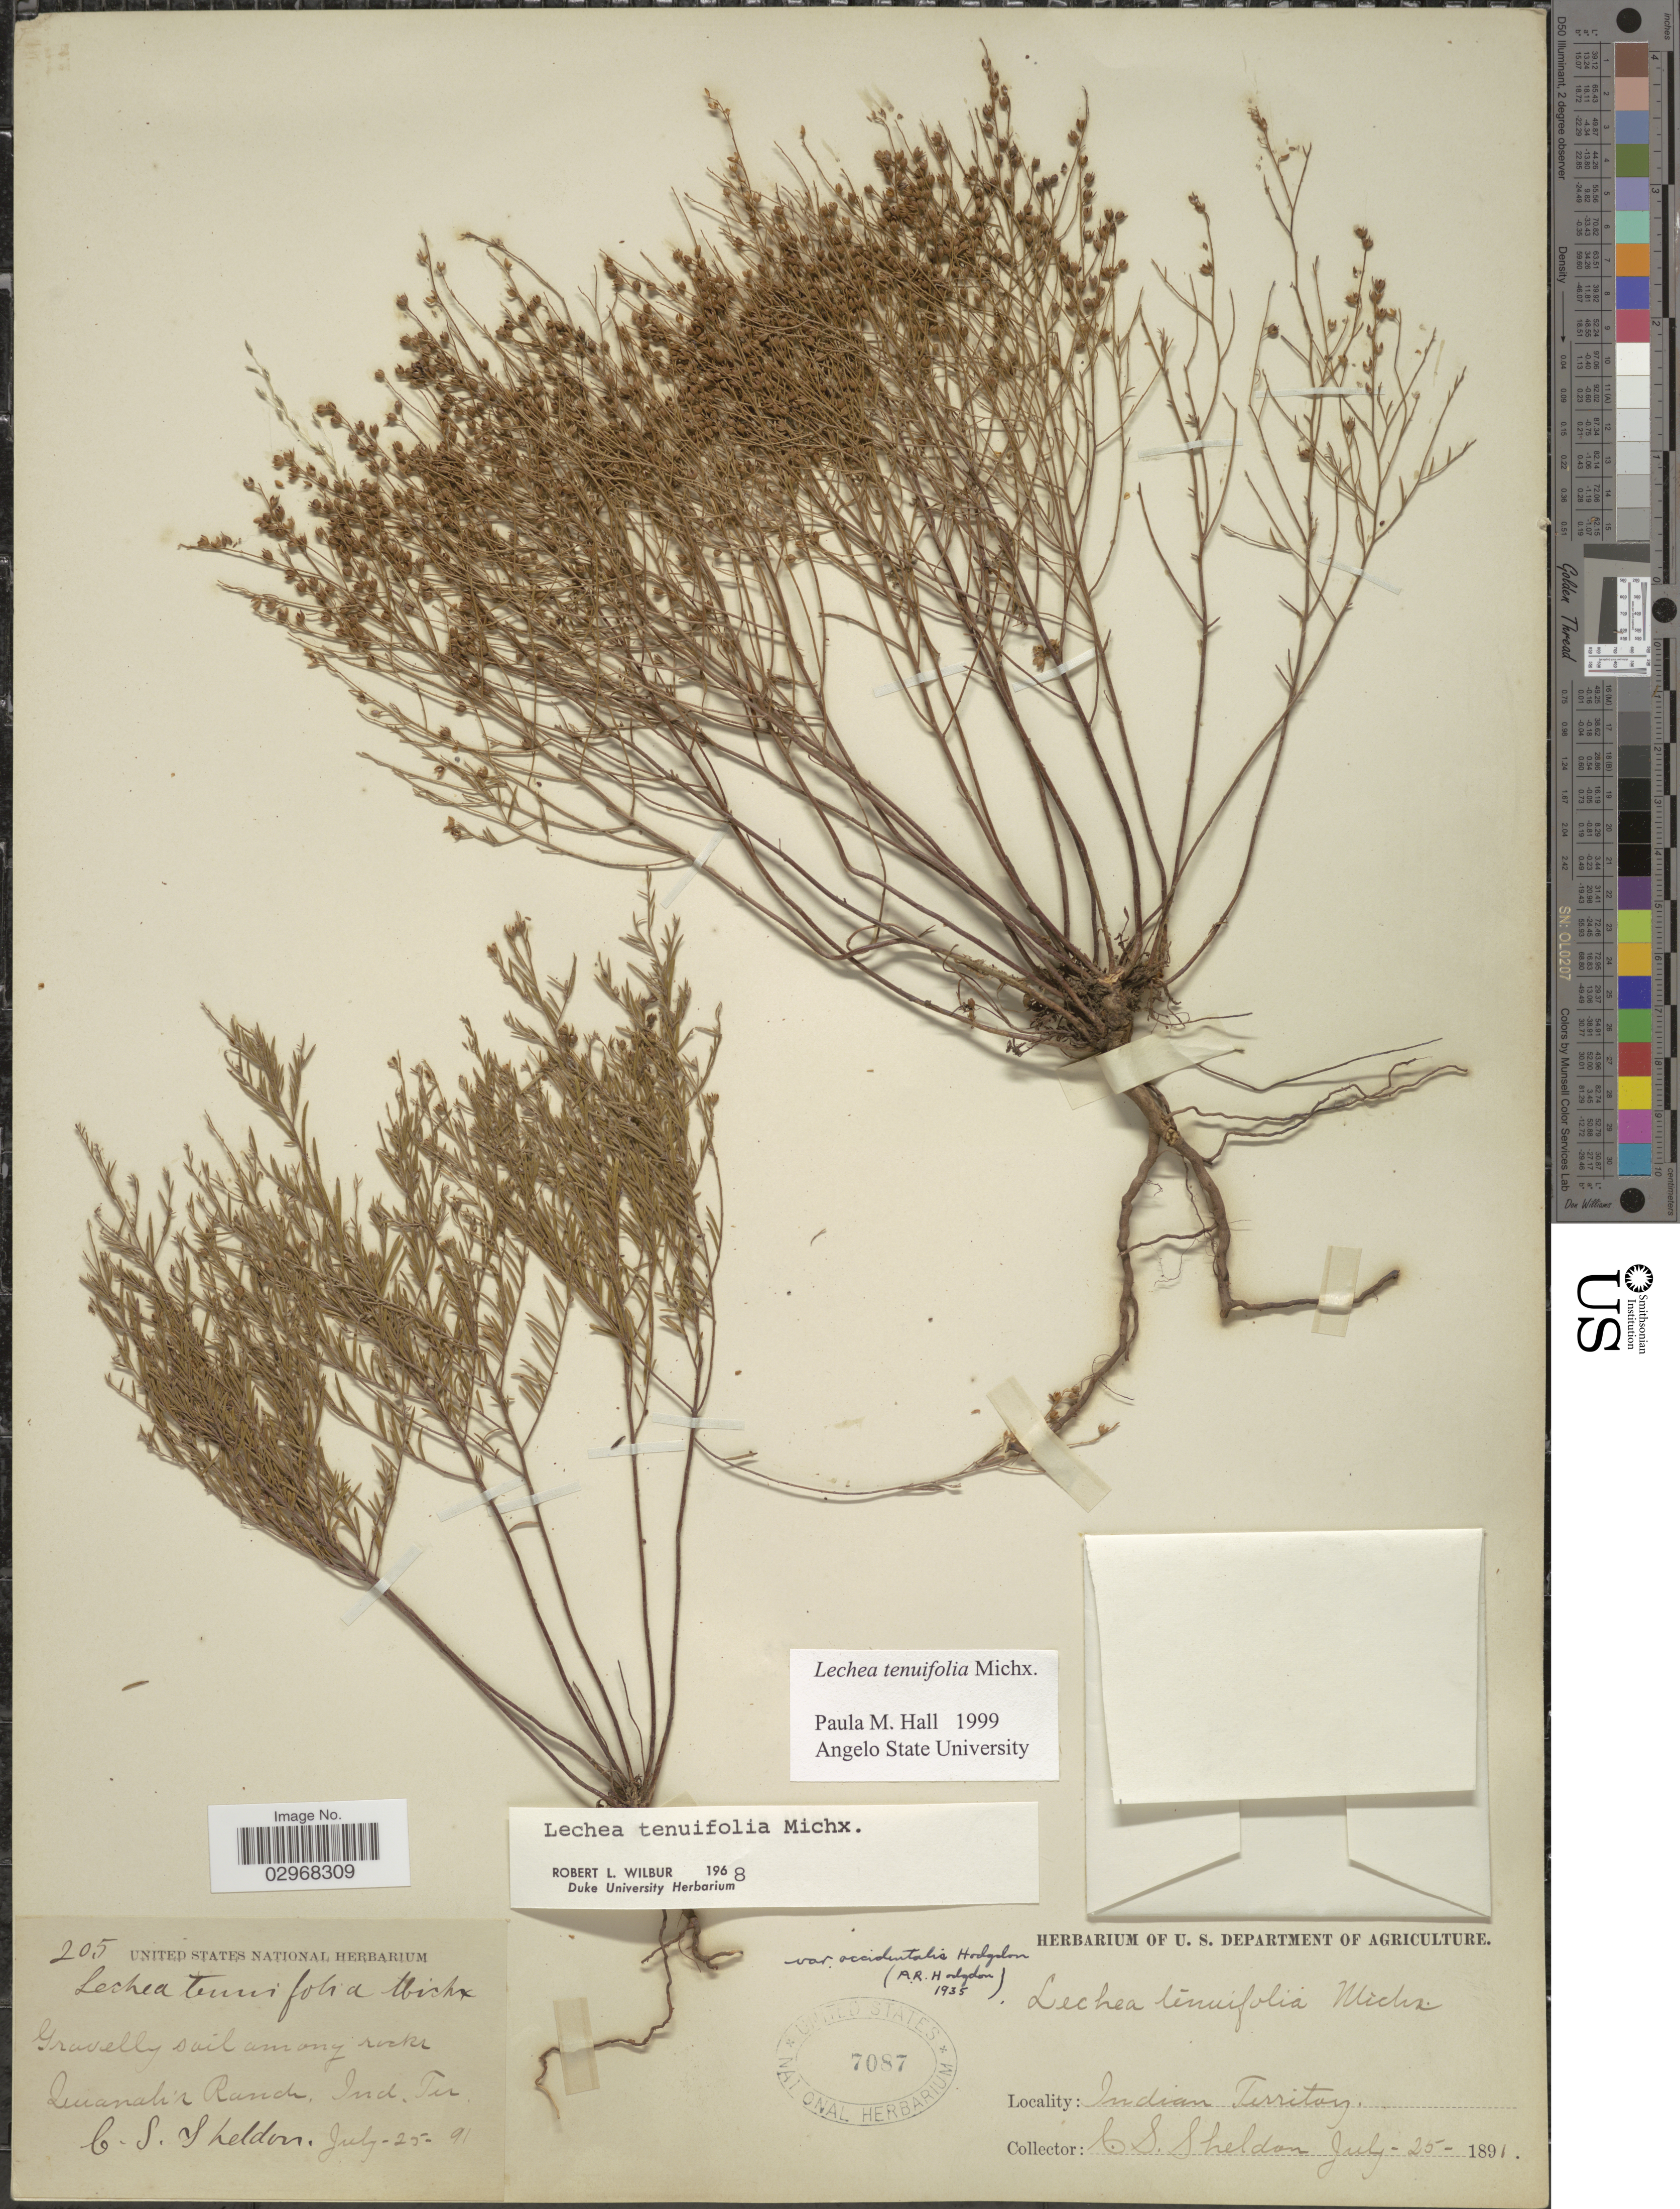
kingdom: Plantae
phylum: Tracheophyta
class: Magnoliopsida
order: Malvales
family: Cistaceae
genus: Lechea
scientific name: Lechea tenuifolia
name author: Michx.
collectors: C. S. Sheldon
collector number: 205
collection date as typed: Transcribed d/m/y: 25/7/91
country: United States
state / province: Oklahoma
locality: Quanah's Ranch, Ind. Ter. Indian Territory.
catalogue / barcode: US 7087